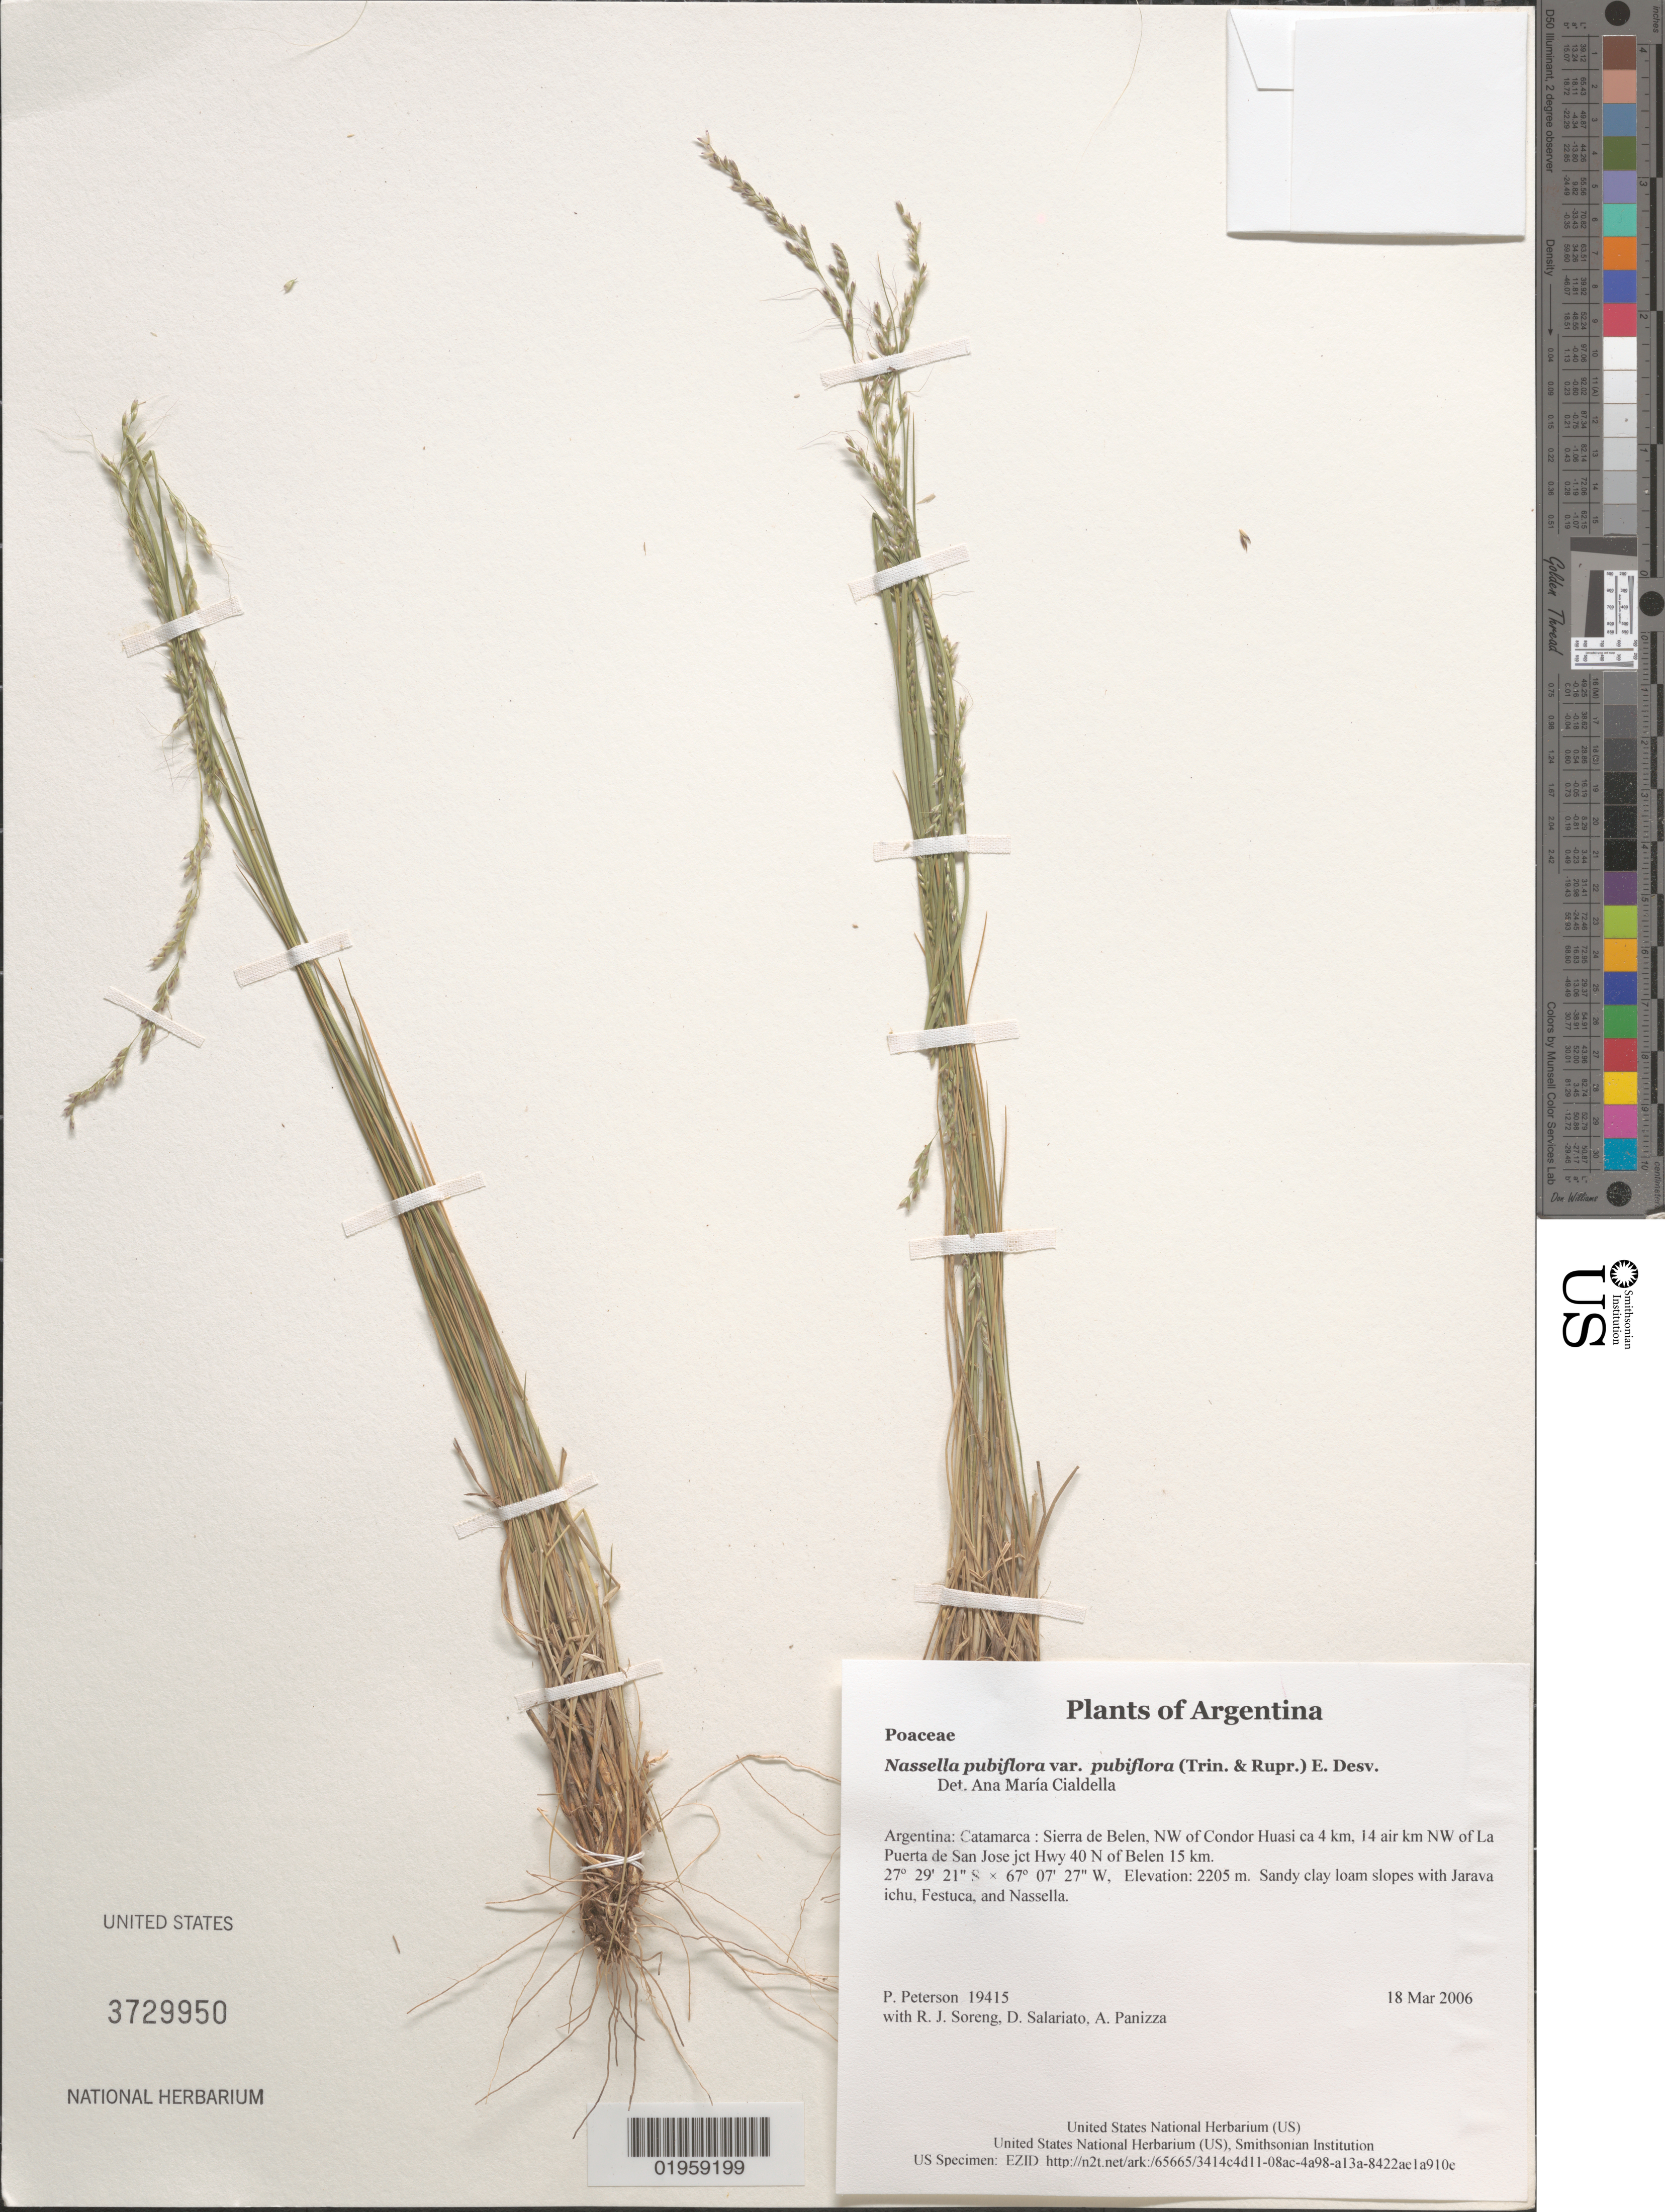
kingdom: Plantae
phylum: Tracheophyta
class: Liliopsida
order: Poales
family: Poaceae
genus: Nassella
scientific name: Nassella pubiflora var. pubiflora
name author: (Trin. & Rupr.) É. Desv.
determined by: Cialdella, A. M.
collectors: P. M. Peterson, R. J. Soreng, D. Salariato & A. Panizza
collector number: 19415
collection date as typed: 18 Mar 2006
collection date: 2006-03-18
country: Argentina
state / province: Catamarca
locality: Sierra de Belen, NW of Condor Huasi ca 4 km, 14 air km NW of La Puerta de San Jose jct Hwy 40 N of Belen 15 km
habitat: Sandy clay loam slopes with Jarava ichu, Festuca, and Nassella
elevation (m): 2205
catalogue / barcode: US 3729950